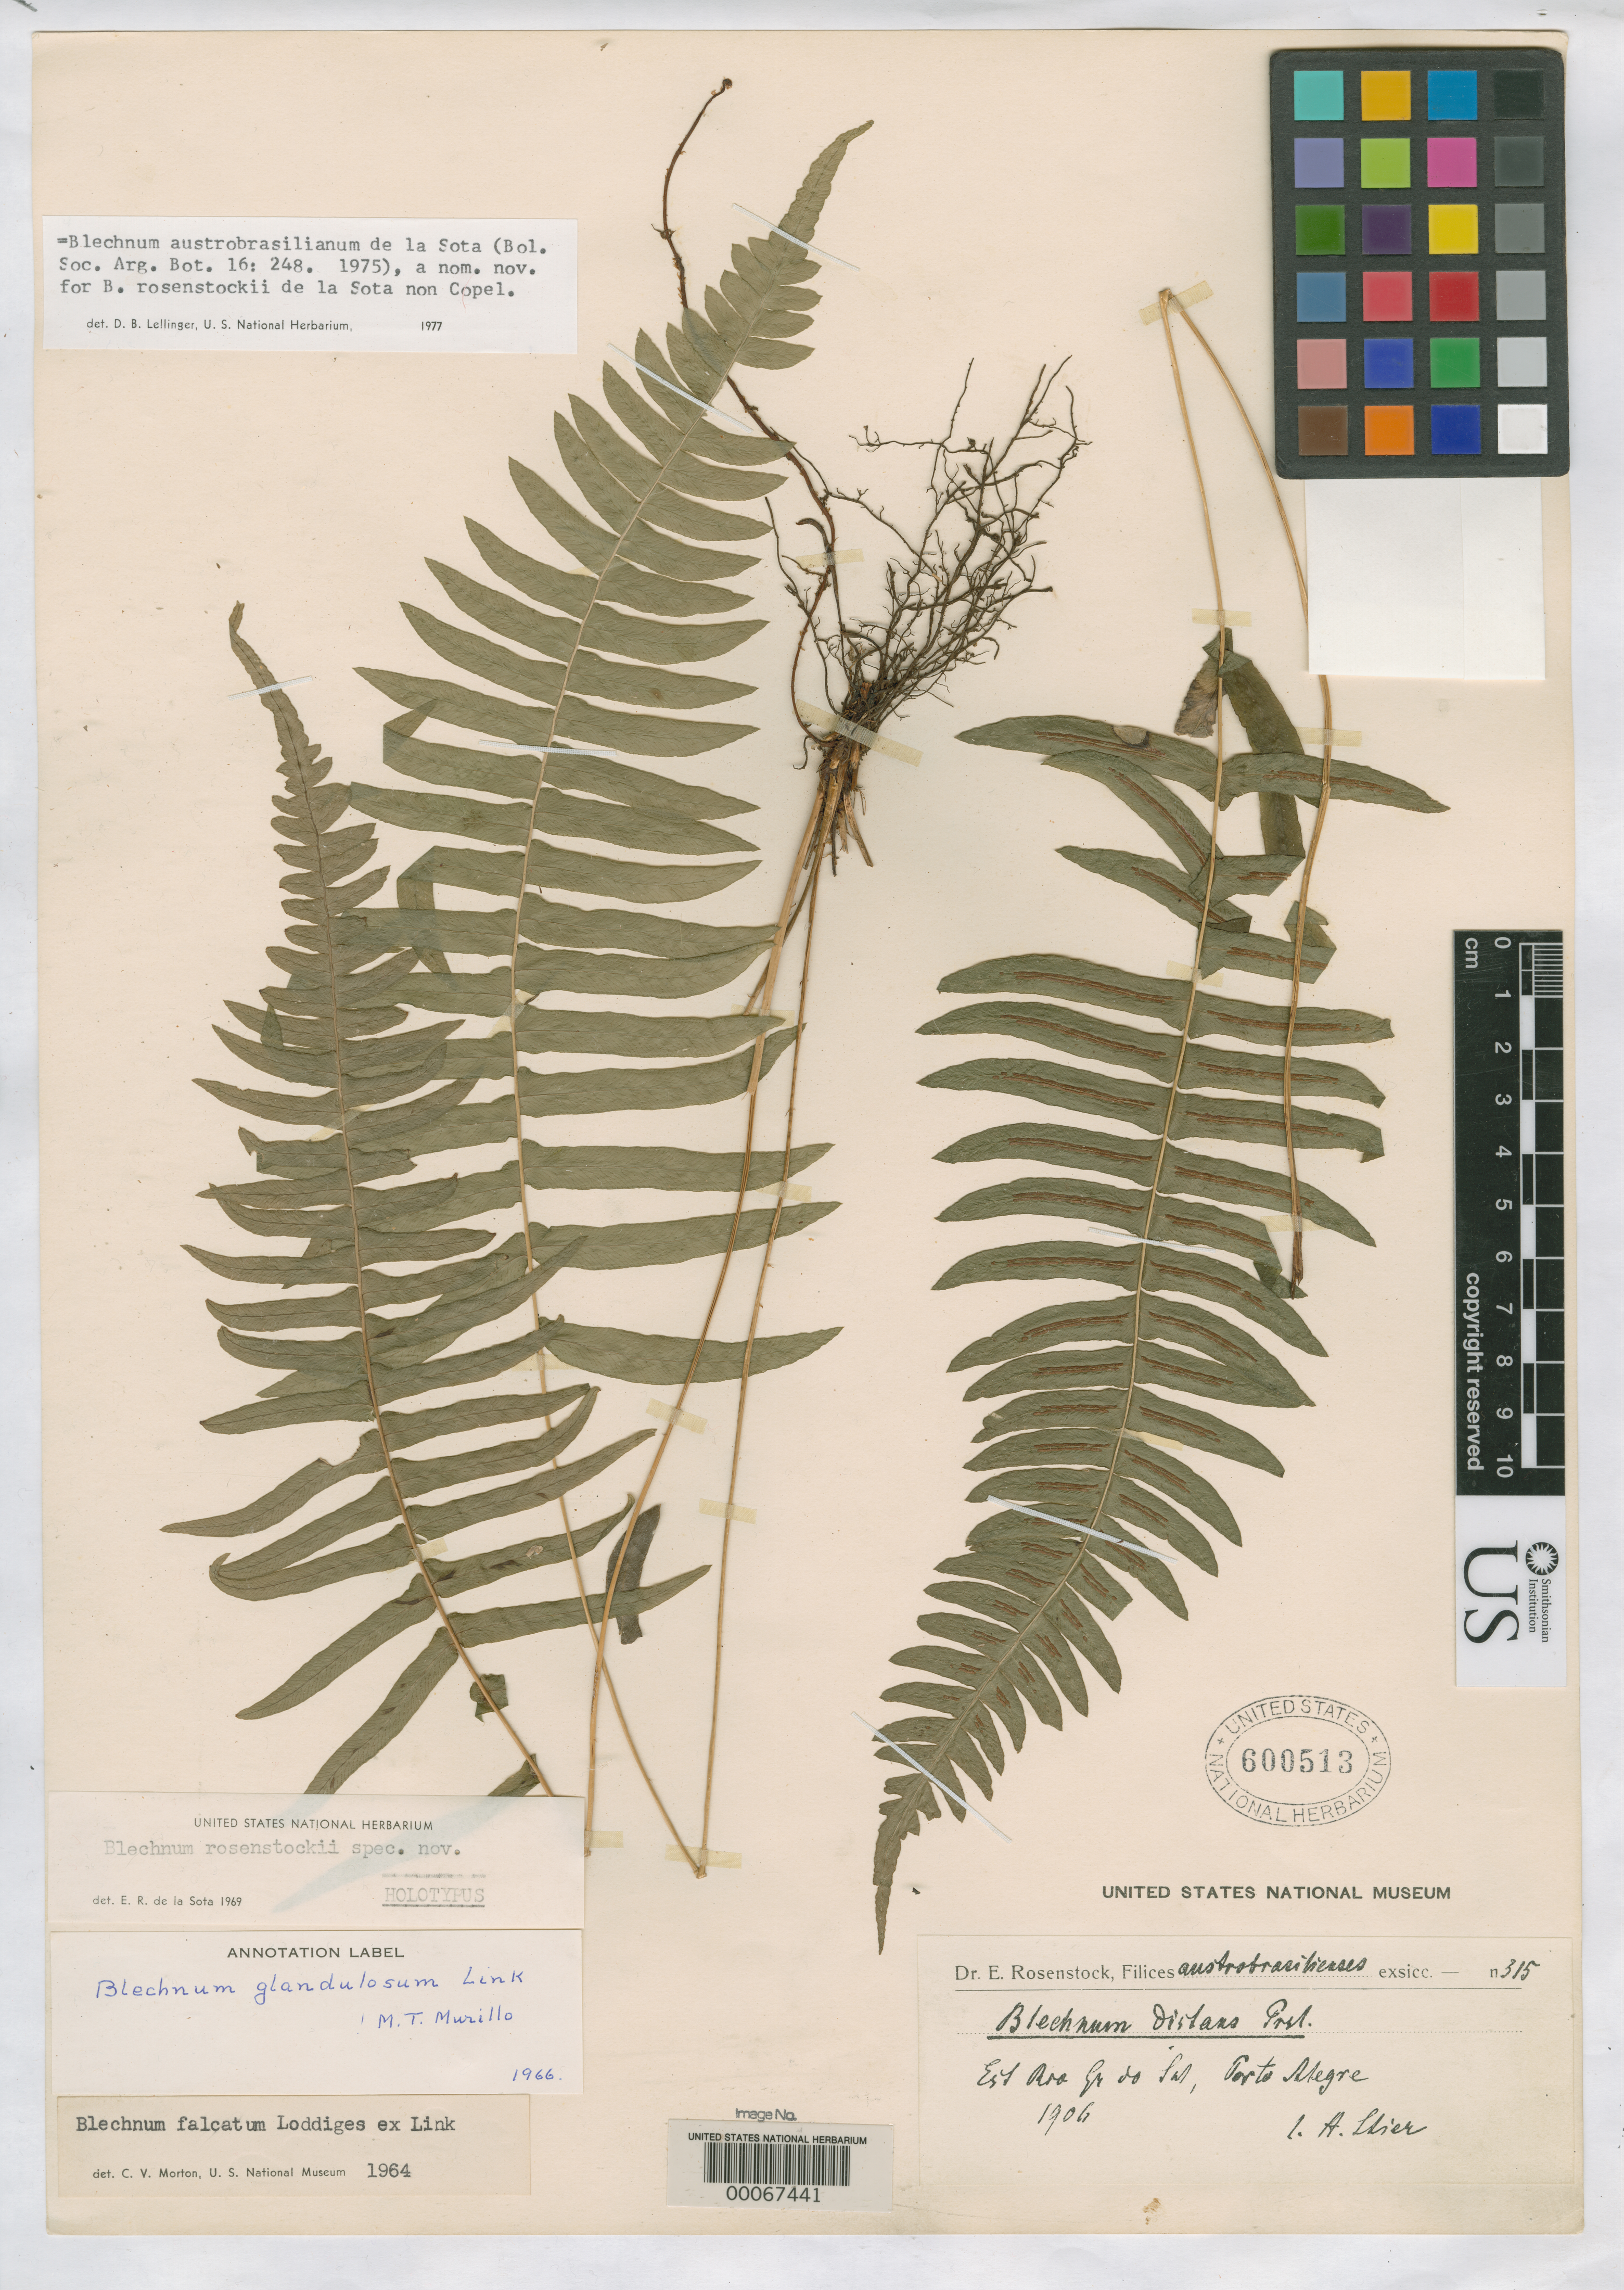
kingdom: Plantae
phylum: Tracheophyta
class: Polypodiopsida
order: Polypodiales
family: Blechnaceae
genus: Blechnum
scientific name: Blechnum rosenstockii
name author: de la Sota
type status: Holotype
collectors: -. Stier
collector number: Ros. Fil. Austrobras. Exs. 315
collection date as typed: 1906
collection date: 1906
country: Brazil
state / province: Rio Grande do Sul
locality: Porto Alegre.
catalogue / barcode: US 600513